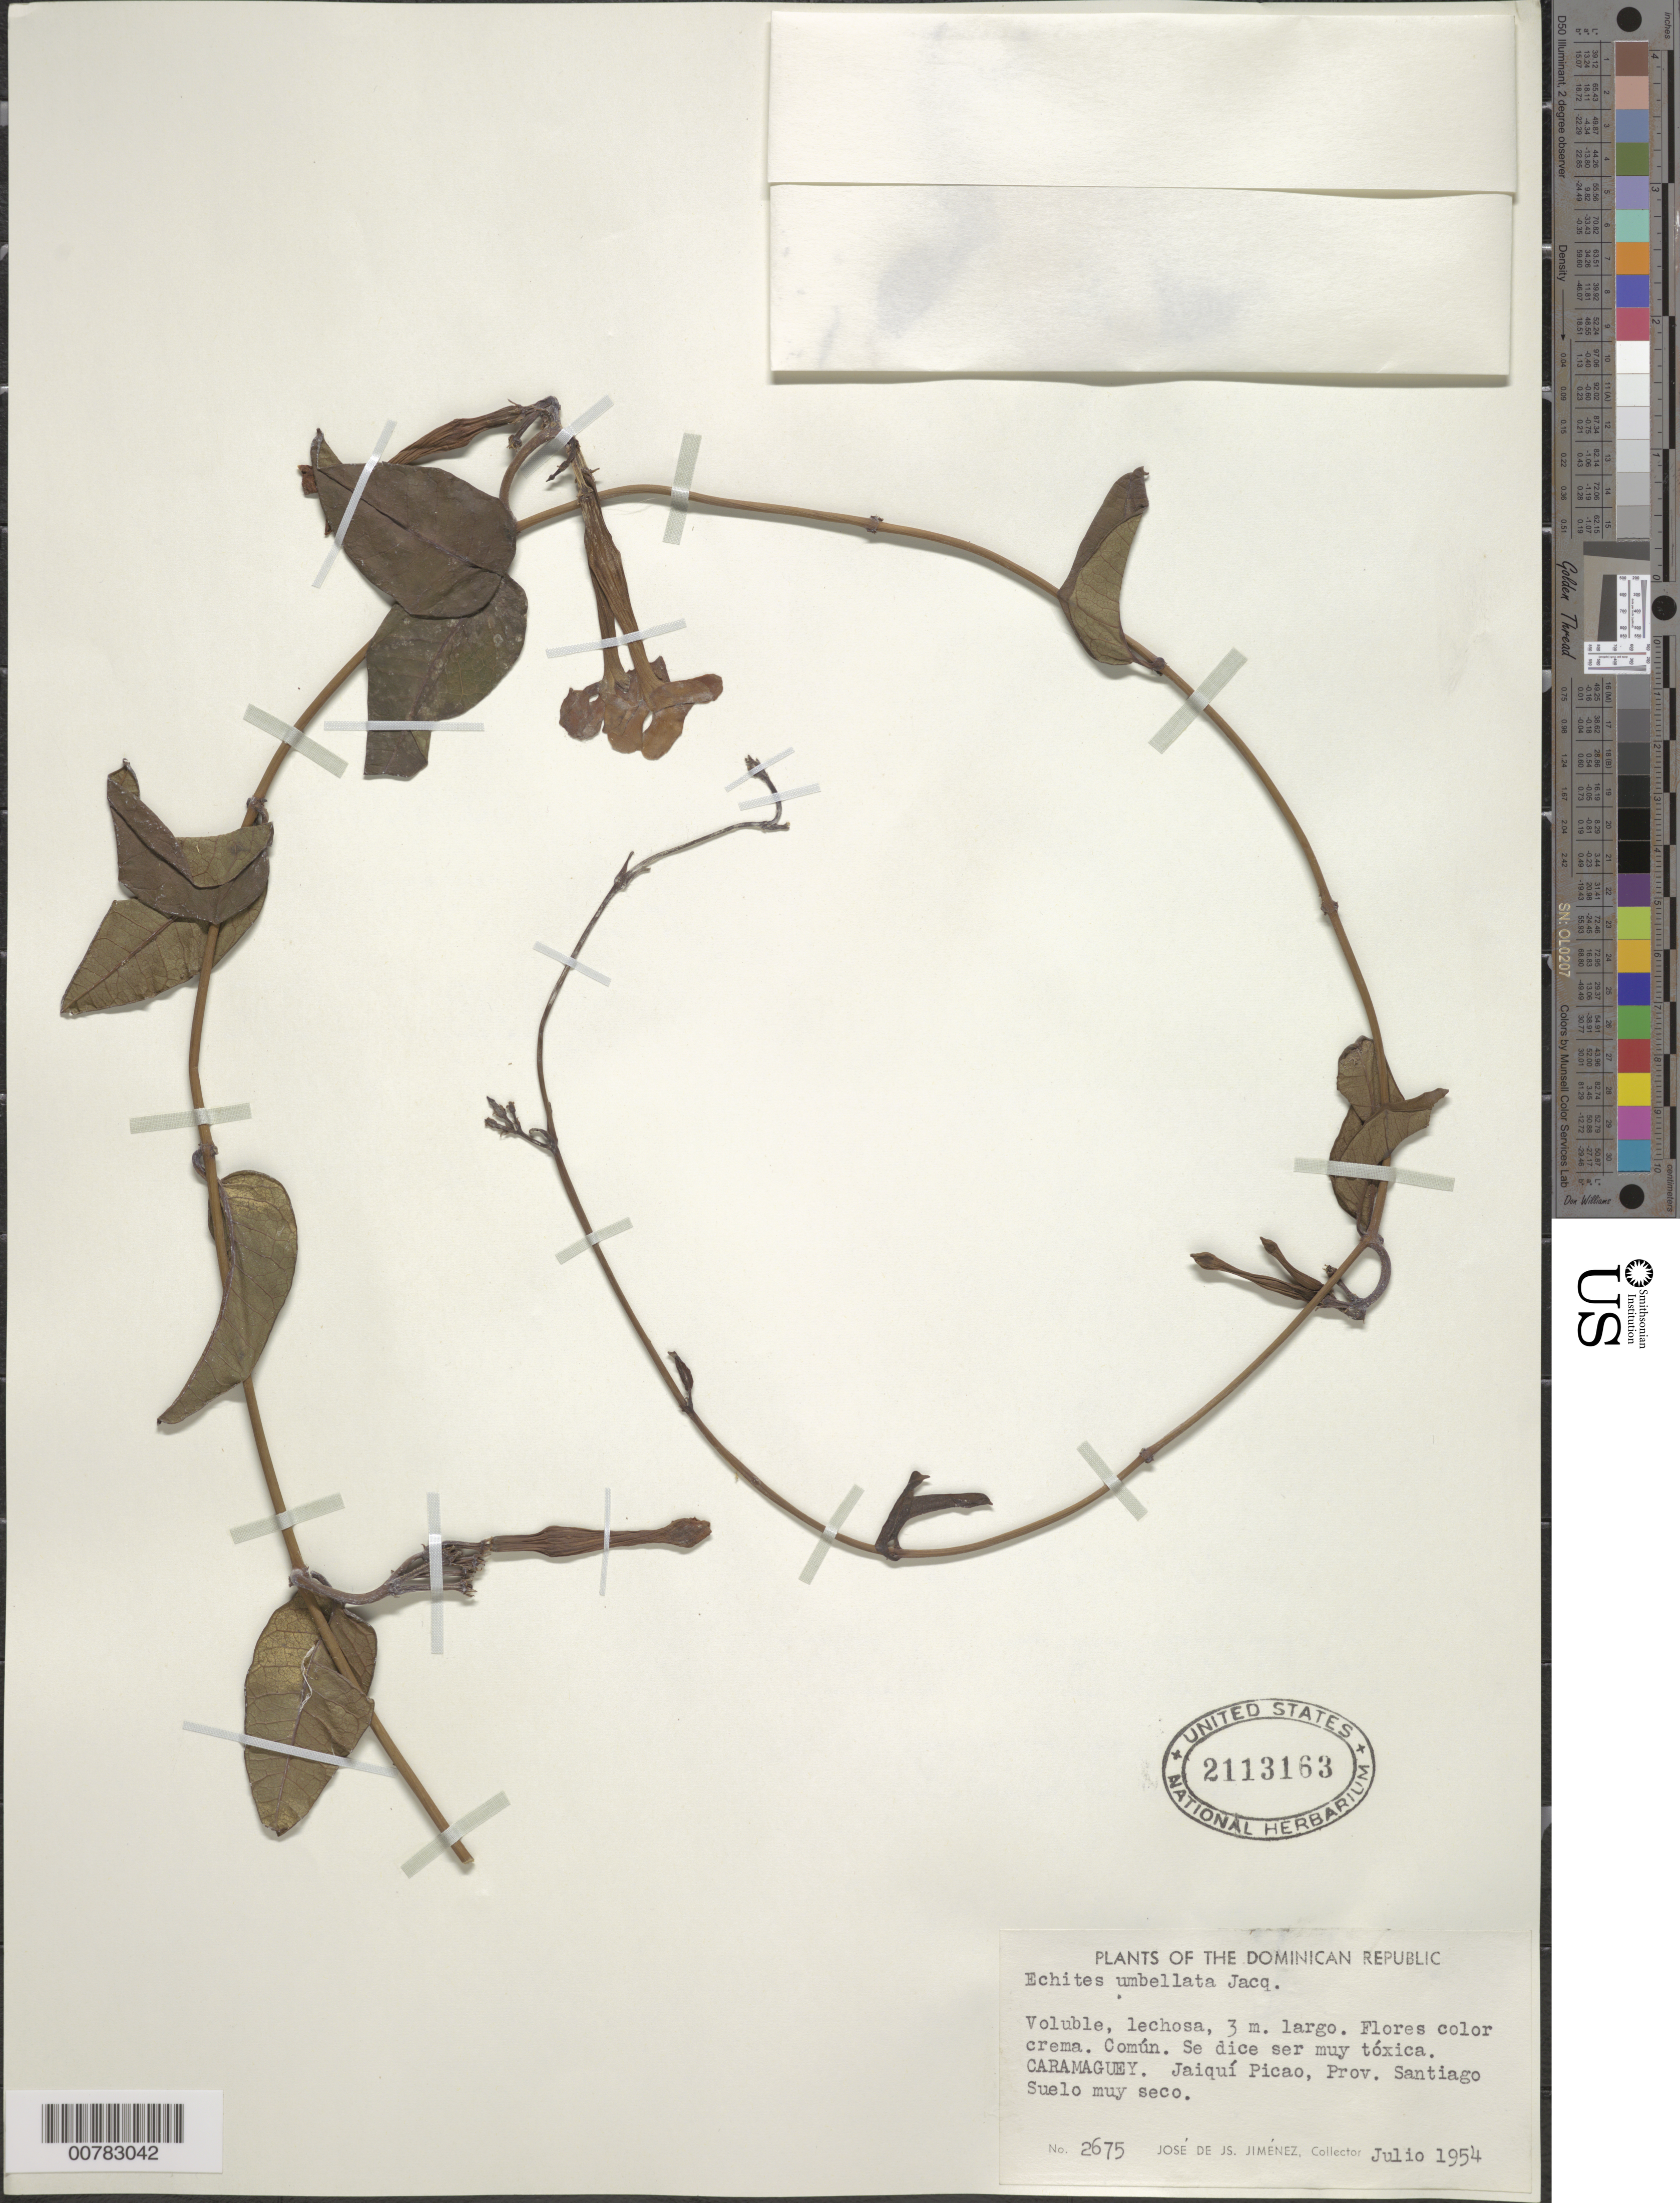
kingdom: Plantae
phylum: Tracheophyta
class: Magnoliopsida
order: Gentianales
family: Apocynaceae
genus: Echites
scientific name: Echites umbellatus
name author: Jacq.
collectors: J. J. Jiménez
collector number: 2675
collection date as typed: Jul 1954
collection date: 1954-07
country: Dominican Republic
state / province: Santiago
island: Hispaniola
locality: Jaiquí Picao.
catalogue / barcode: US 2113163